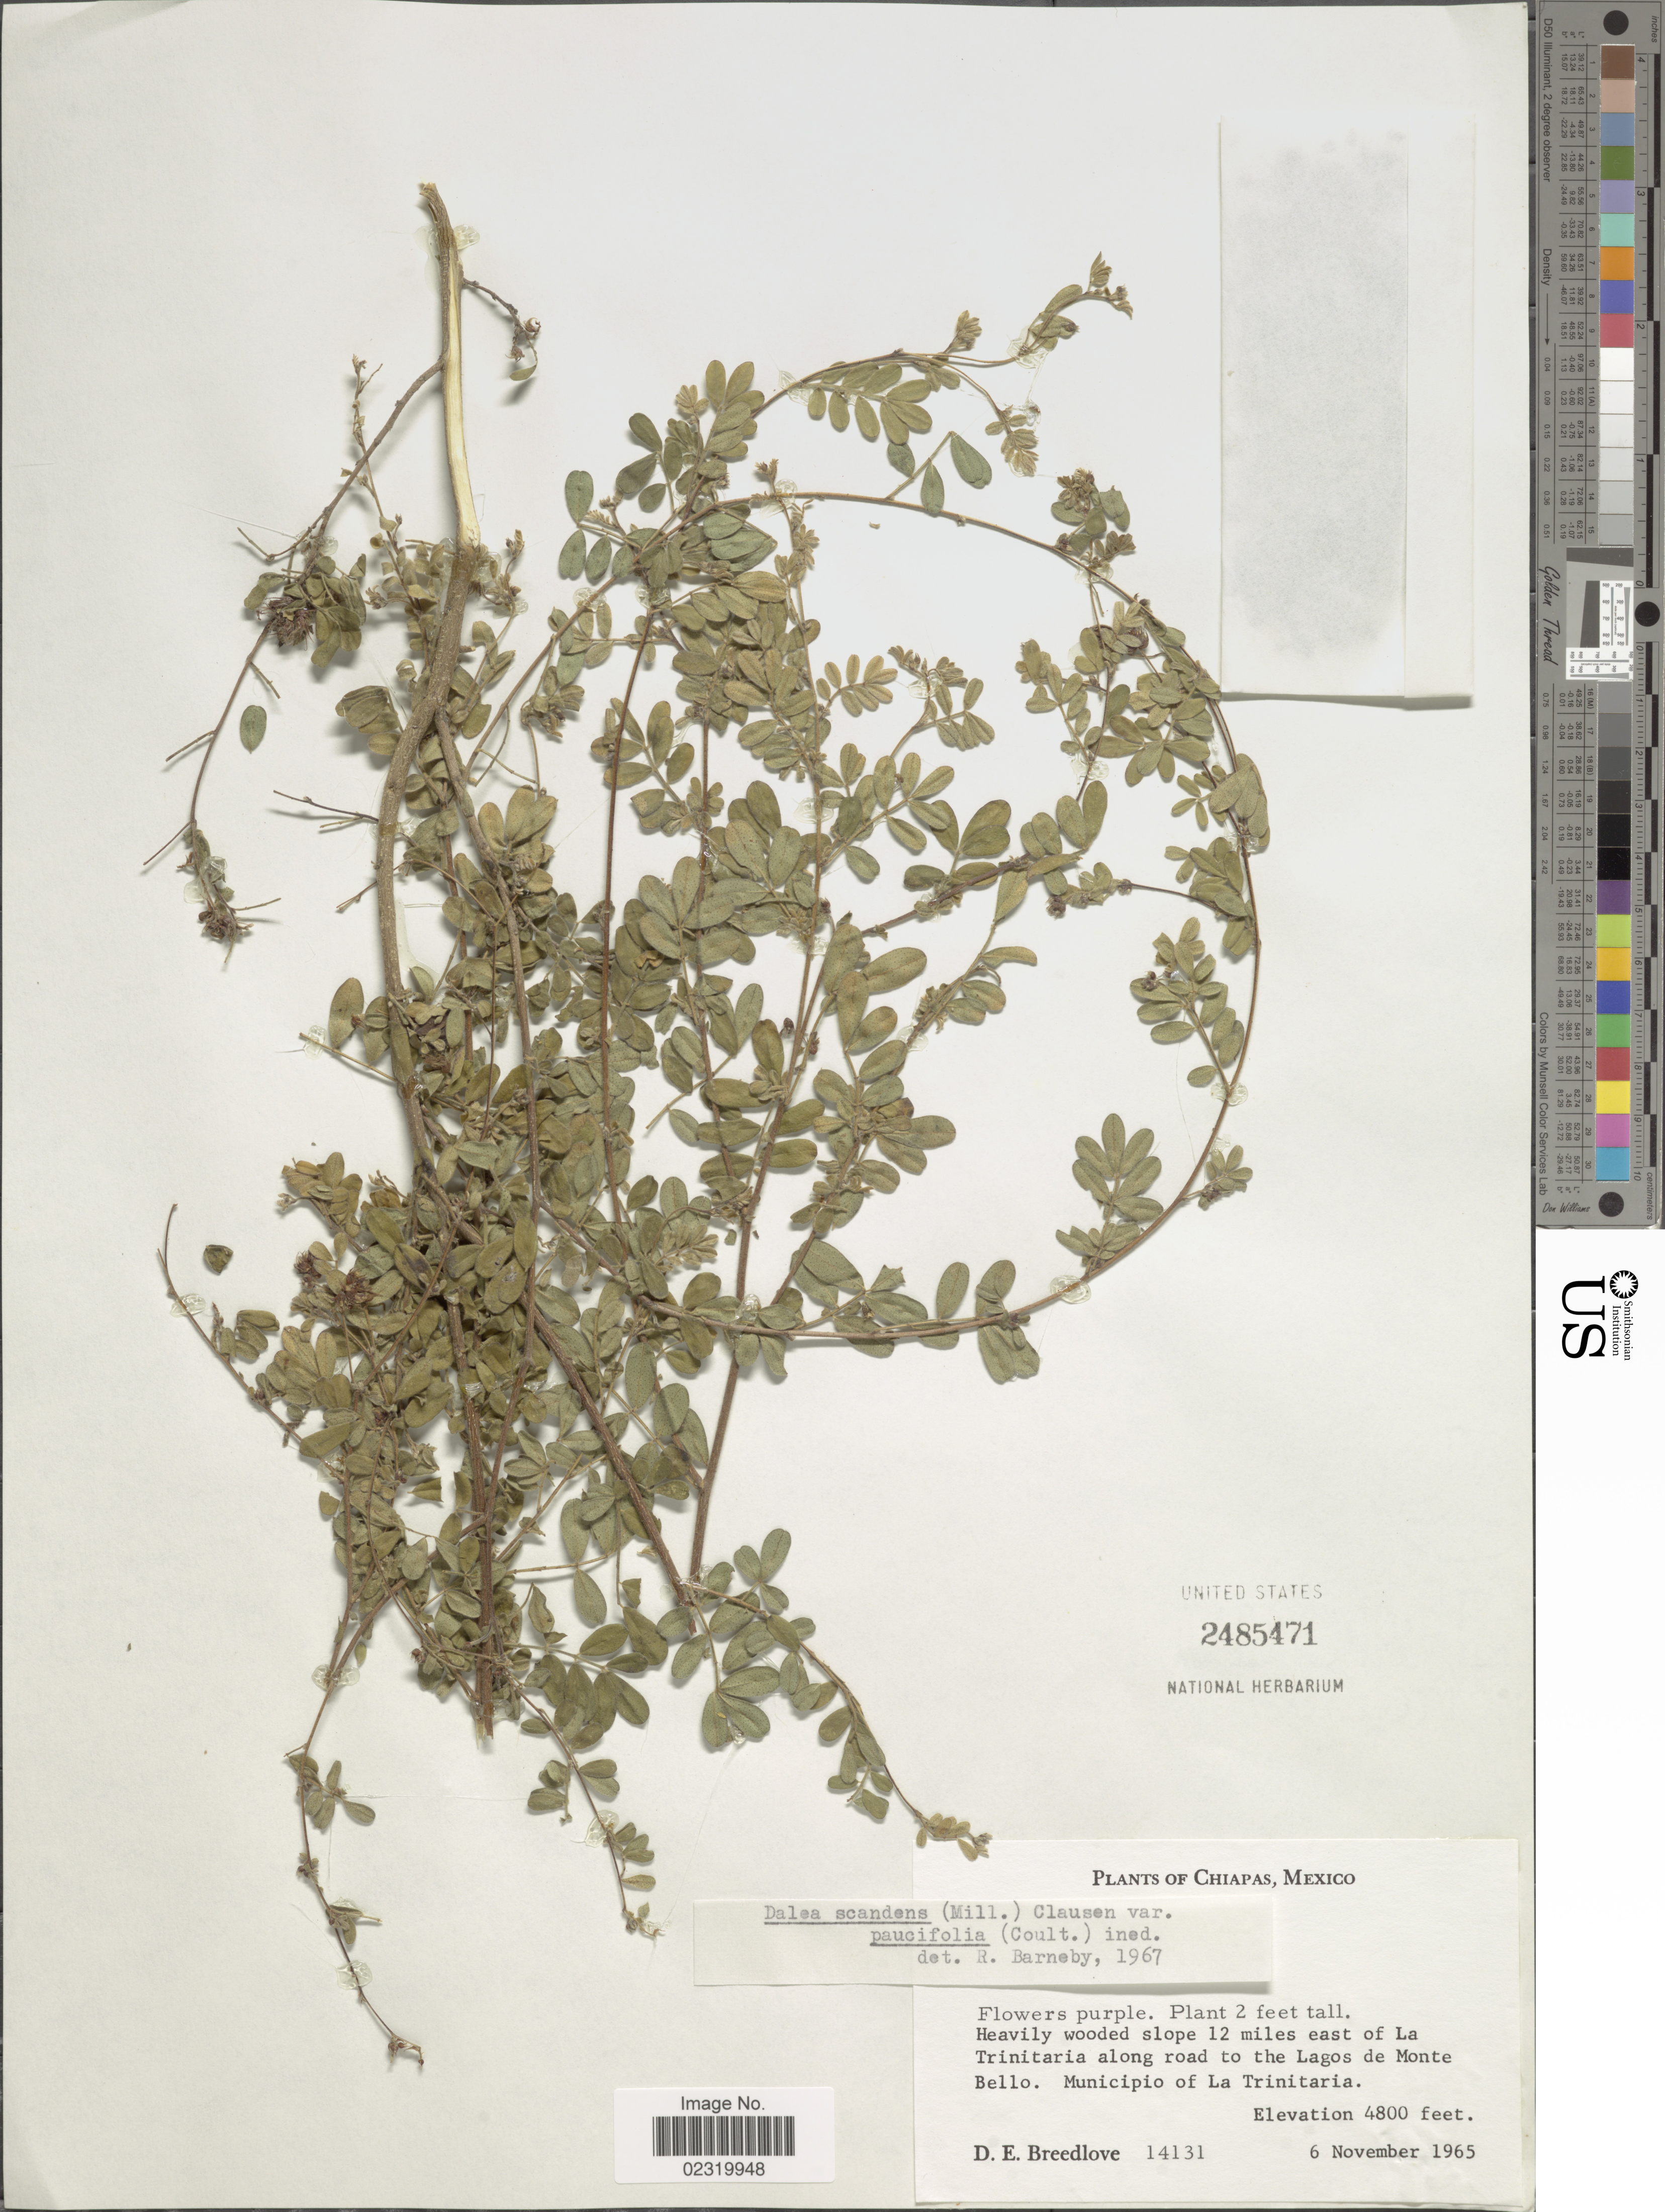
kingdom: Plantae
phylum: Tracheophyta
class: Magnoliopsida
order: Fabales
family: Fabaceae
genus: Dalea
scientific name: Dalea scandens var. paucifolia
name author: (J.M. Coult.) Barneby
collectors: D. E. Breedlove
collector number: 14131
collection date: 1965-11-06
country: Mexico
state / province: Chiapas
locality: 12 miles east of La Trinitaria along road to the Lagos de Monte Bello. Municipio of La Trinitaria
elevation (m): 1463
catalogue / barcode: US 2485471